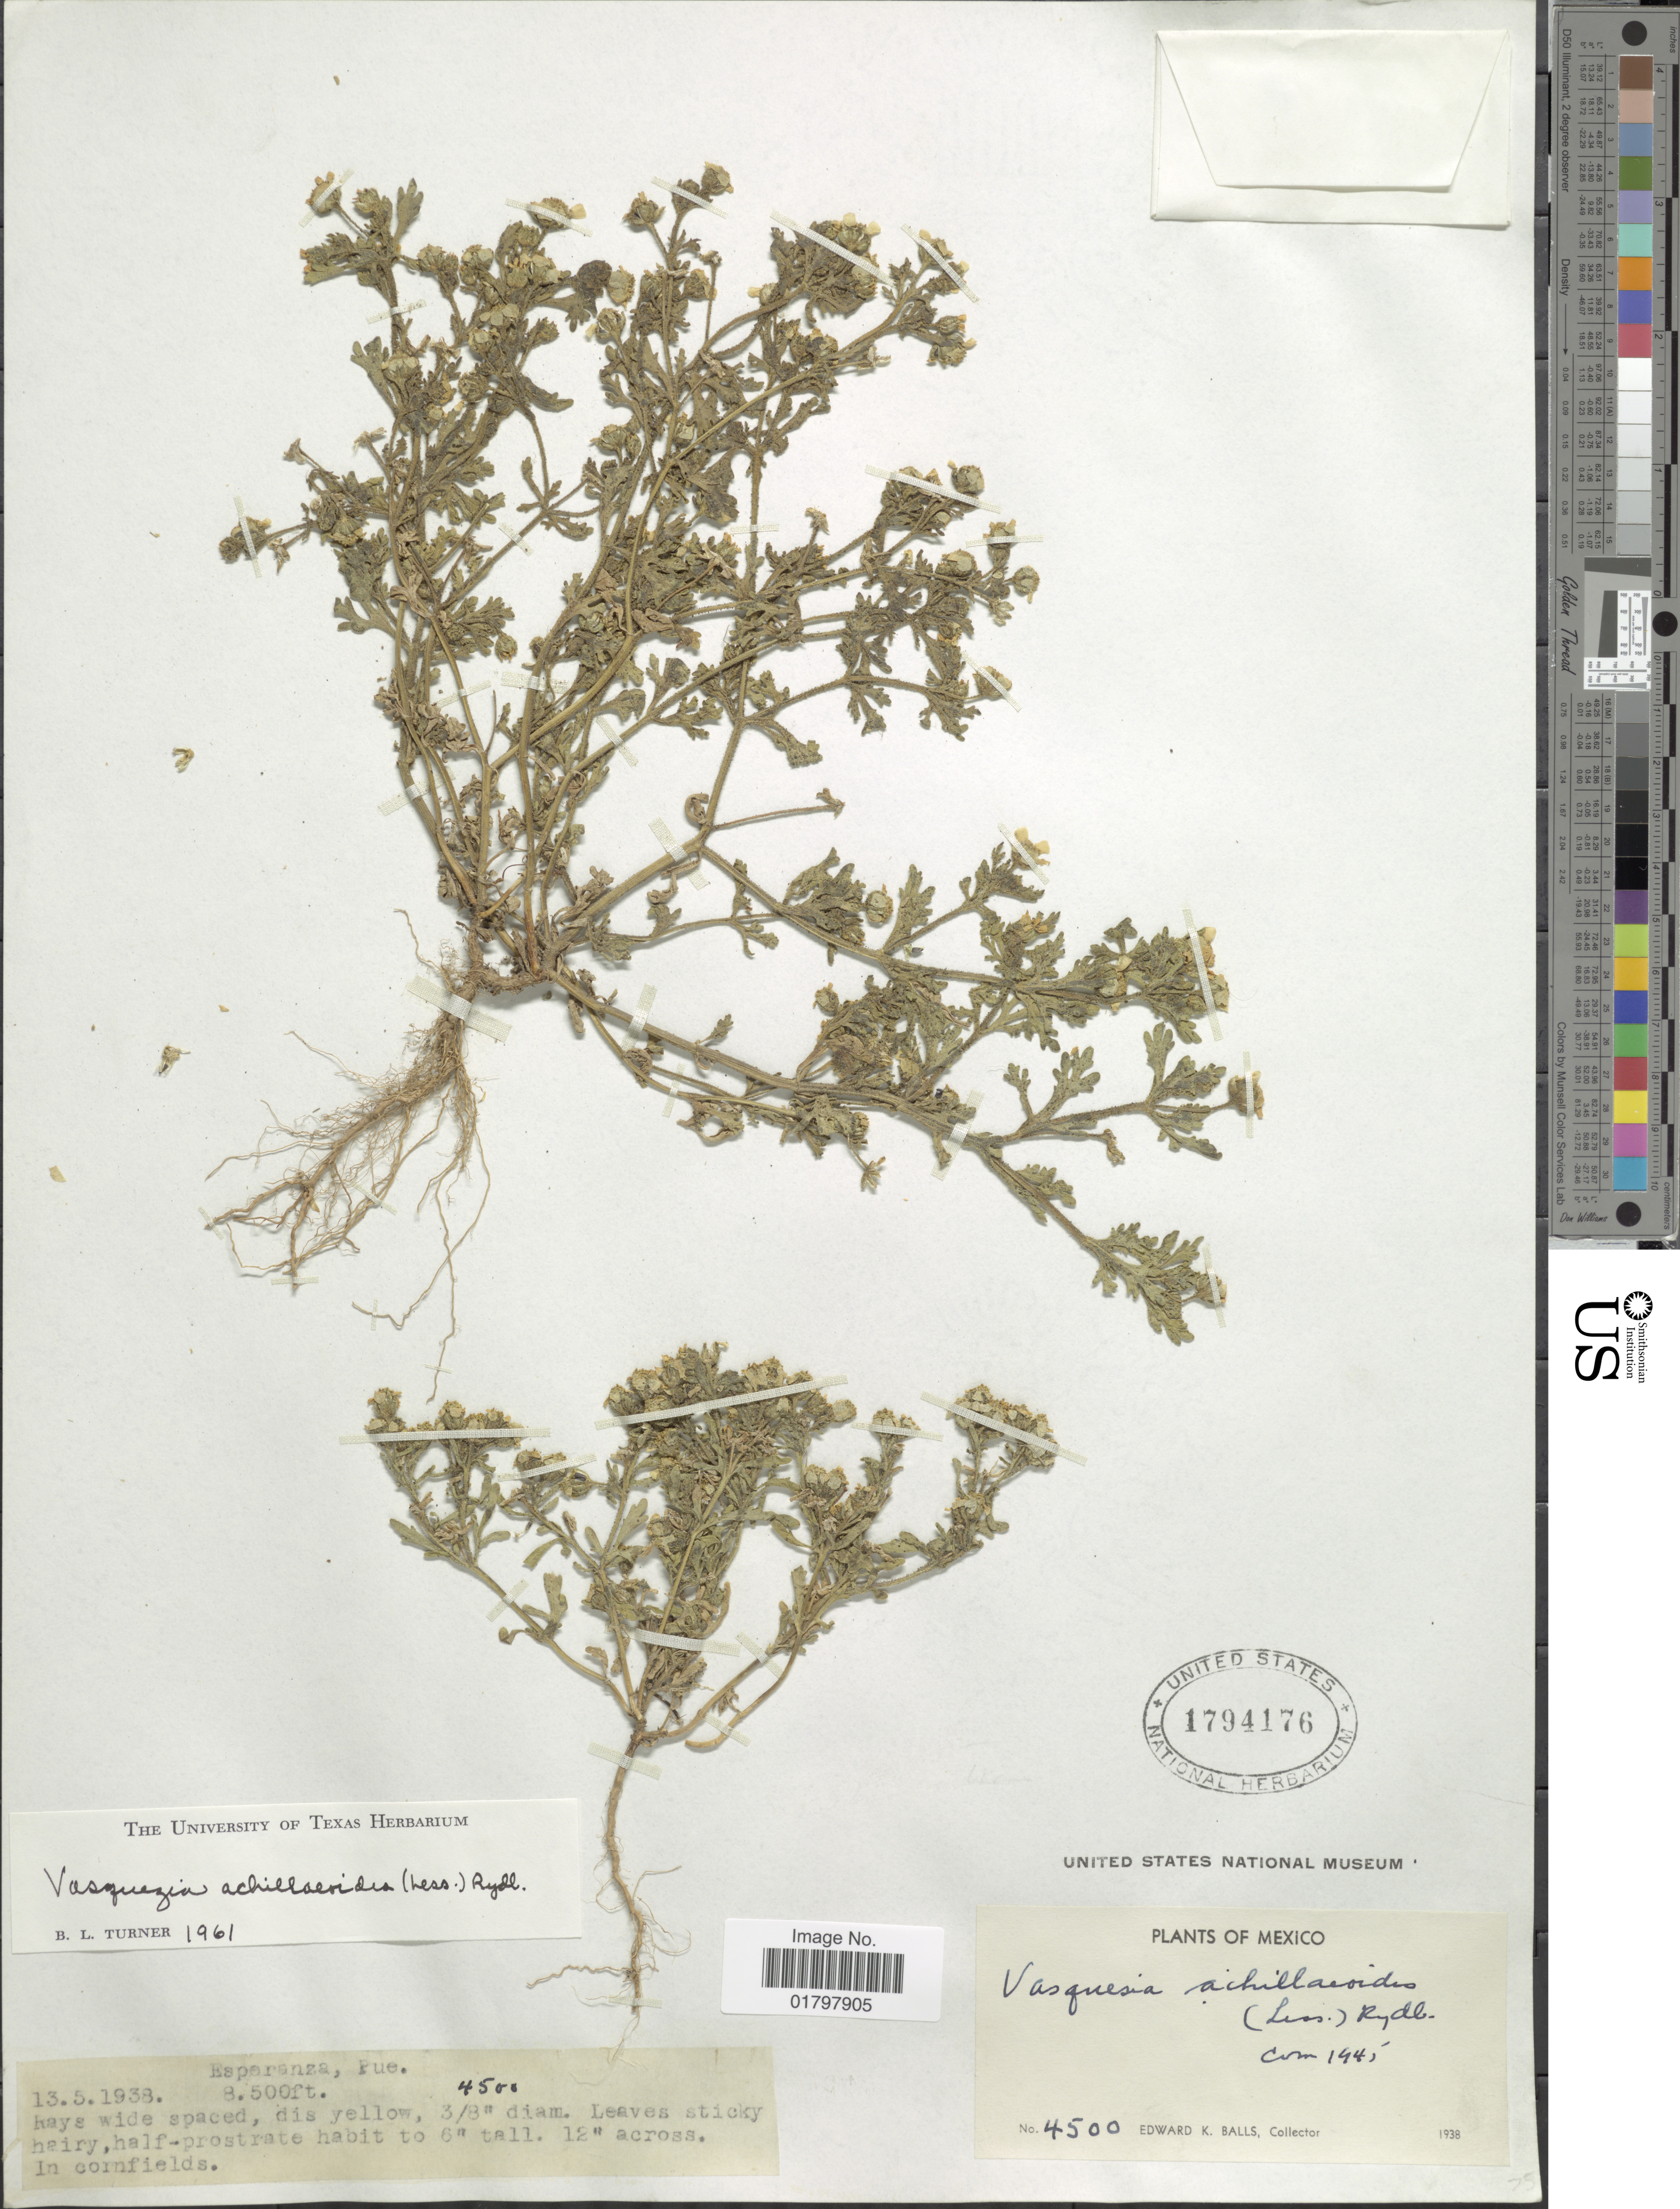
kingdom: Plantae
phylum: Tracheophyta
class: Magnoliopsida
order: Asterales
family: Asteraceae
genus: Vasquesia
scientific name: Vasquesia achillaeoides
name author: Less.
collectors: E. K. Balls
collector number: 4500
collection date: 1938-05-13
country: Mexico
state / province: Puebla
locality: Esparanza, Pue.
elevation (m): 2591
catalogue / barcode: US 1794176